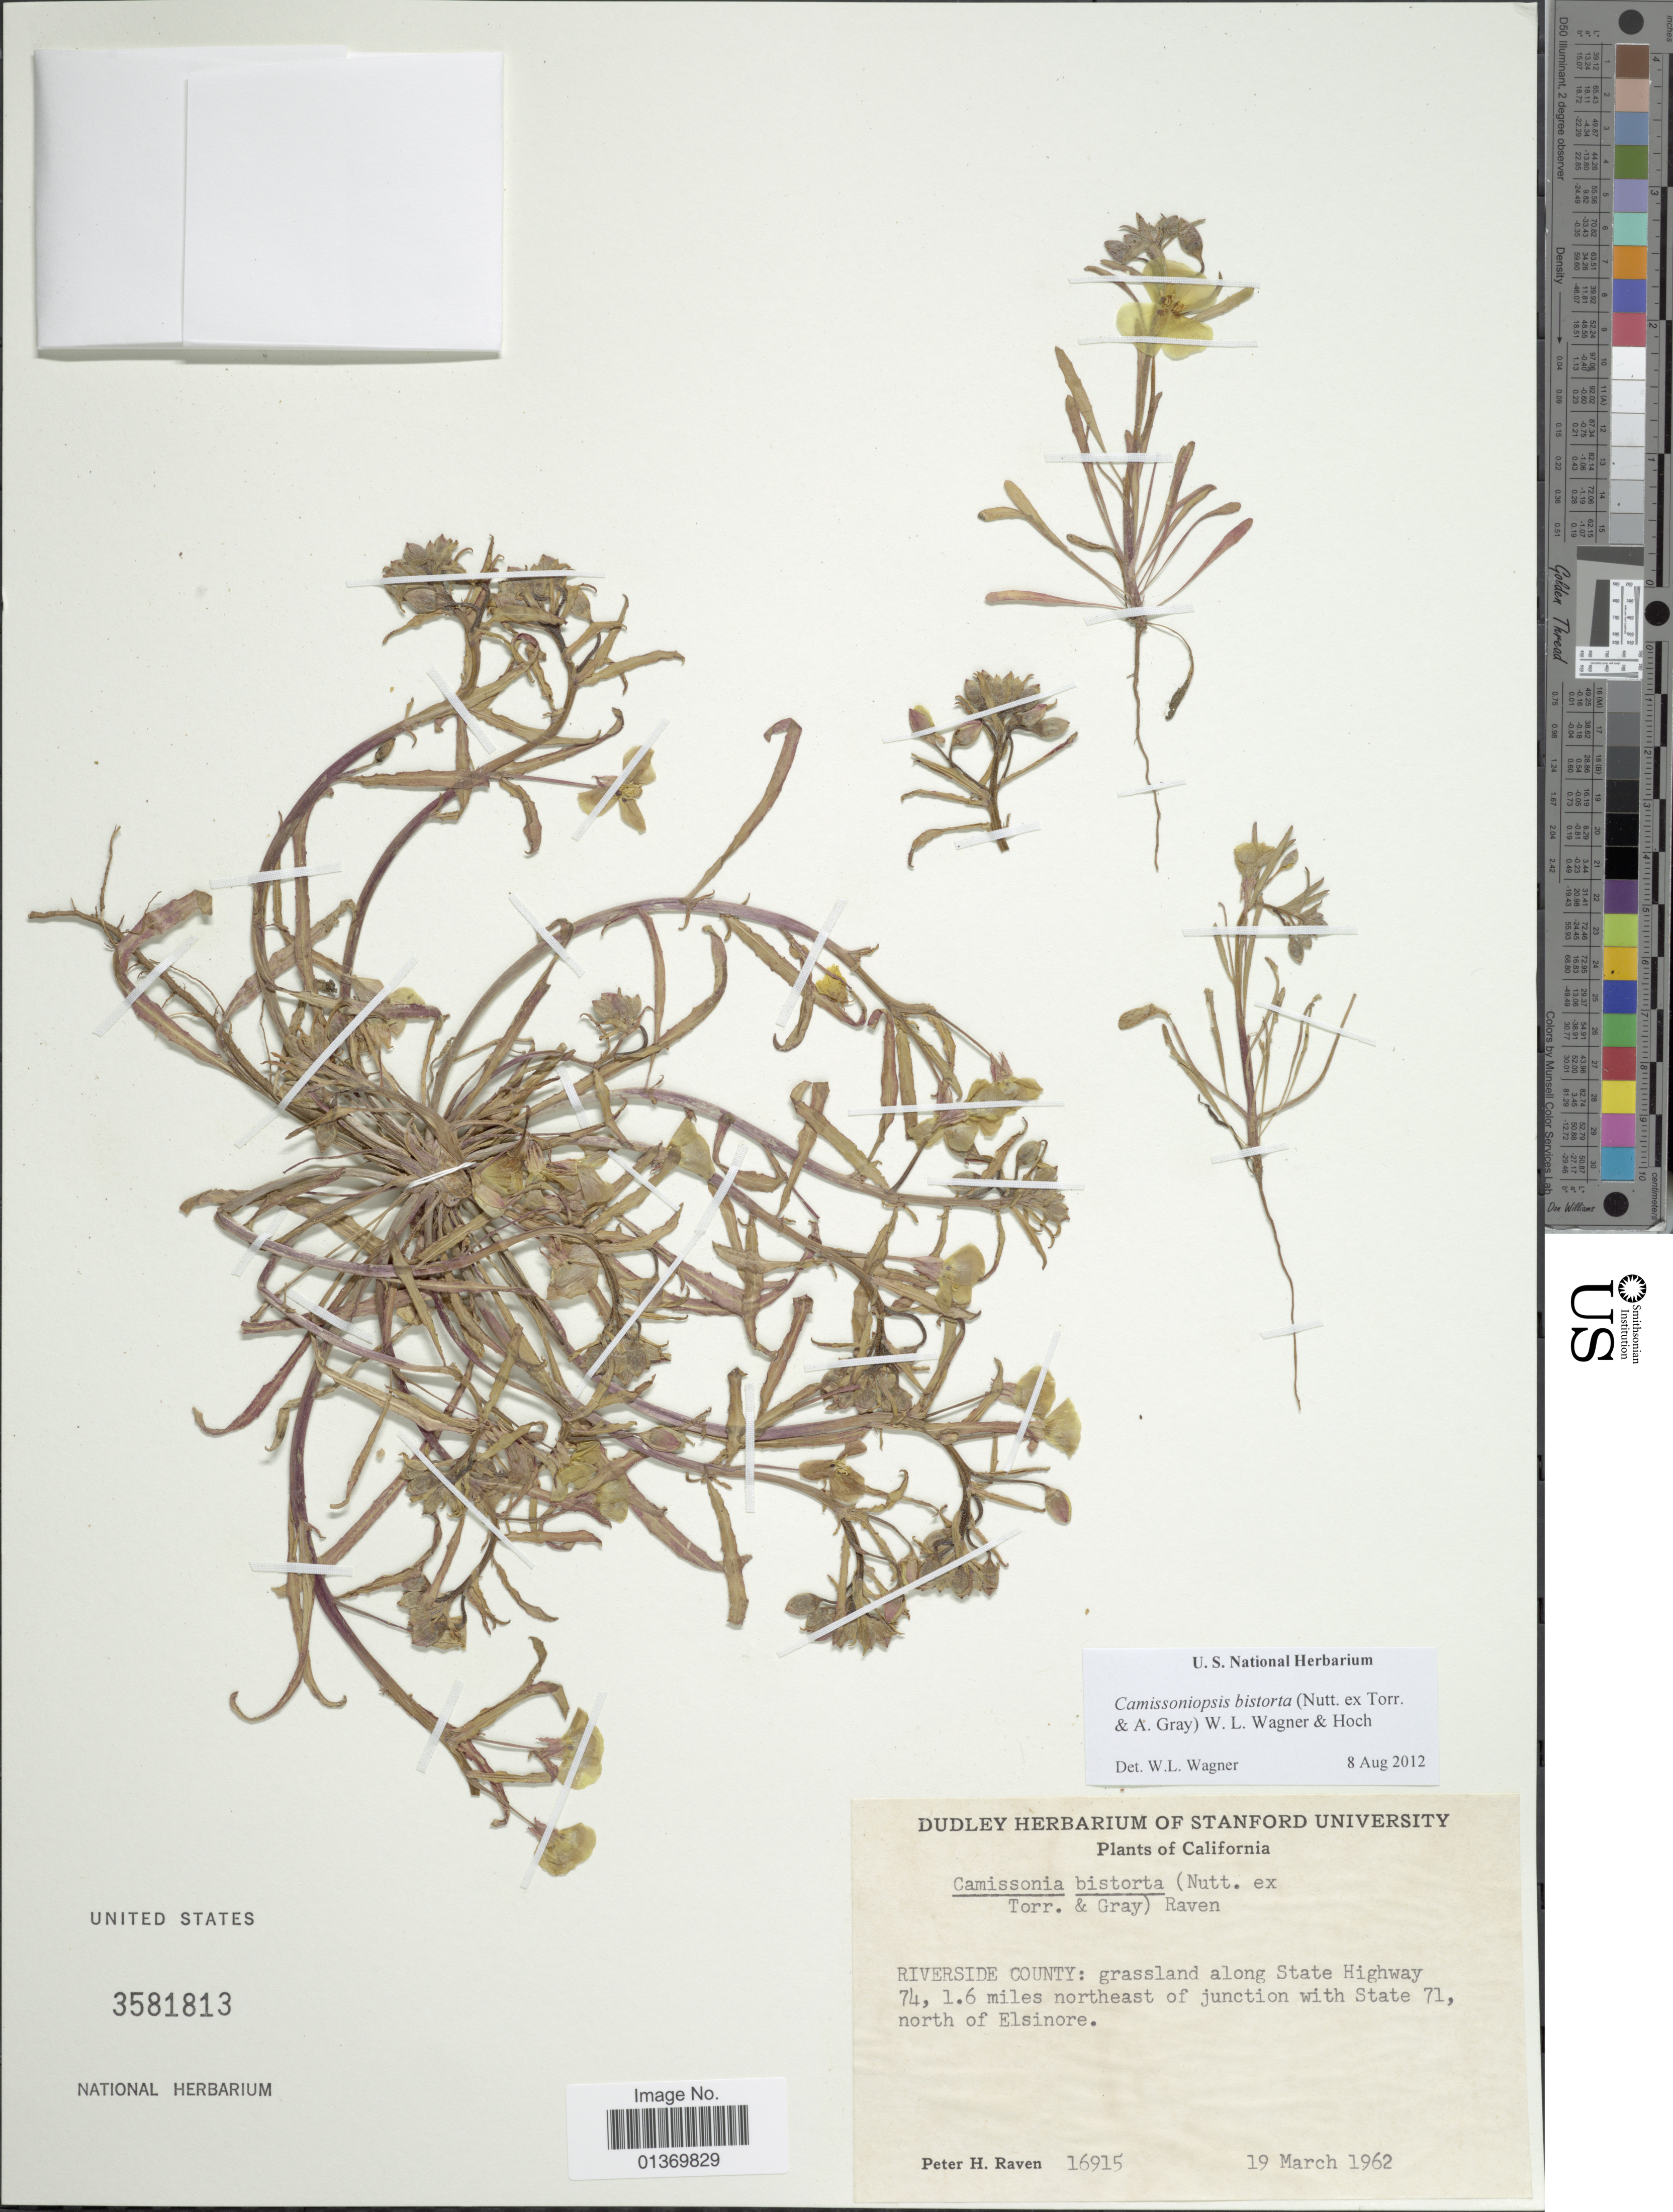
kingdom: Plantae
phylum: Tracheophyta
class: Magnoliopsida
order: Myrtales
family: Onagraceae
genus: Camissoniopsis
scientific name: Camissoniopsis bistorta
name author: (Nutt. ex Torr. & A. Gray) W.L. Wagner & Hoch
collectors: P. H. Raven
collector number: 16915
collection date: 1962-03-19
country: United States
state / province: California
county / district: Riverside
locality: Riverside County: grassland along State Highway 74, 1.6 miles northeast of junction with State 71, north of Elsinore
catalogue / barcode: US 3581813